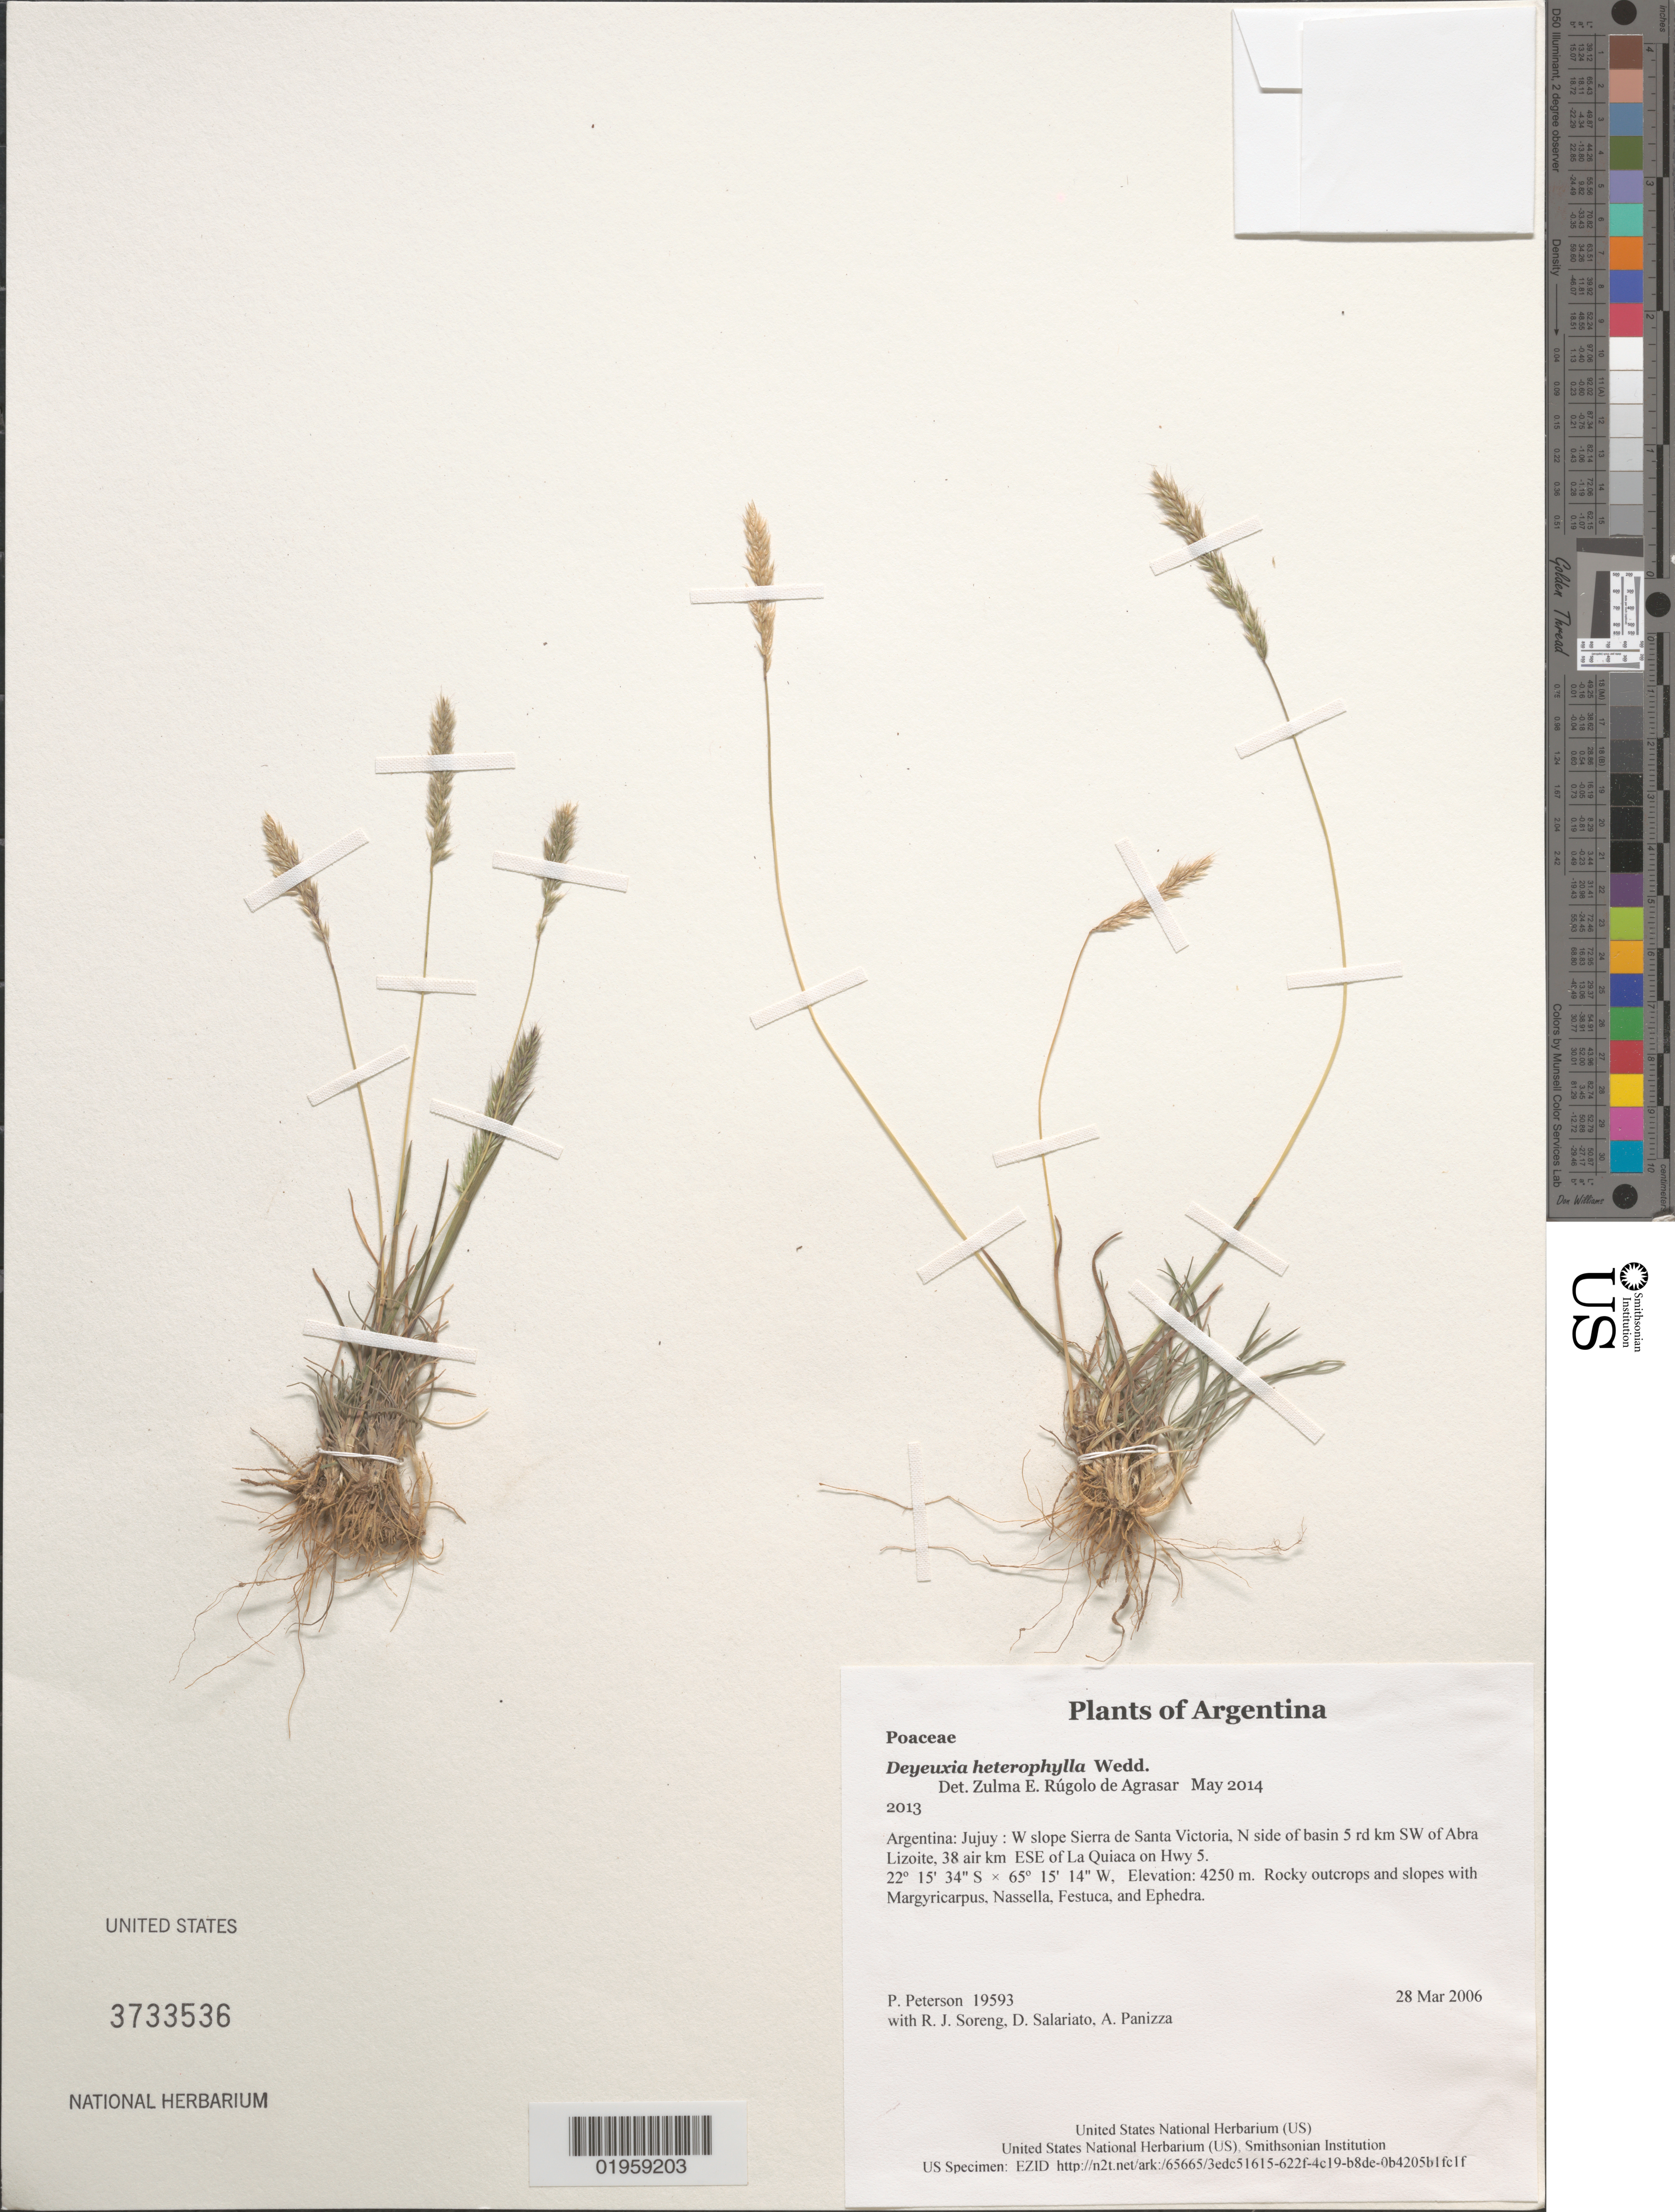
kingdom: Plantae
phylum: Tracheophyta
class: Liliopsida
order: Poales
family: Poaceae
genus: Deyeuxia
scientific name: Deyeuxia heterophylla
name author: Wedd.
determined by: Rúgolo de Agrasar, Z. E.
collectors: P. M. Peterson, R. J. Soreng, D. Salariato & A. Panizza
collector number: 19593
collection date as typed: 28 Mar 2006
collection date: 2006-03-28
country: Argentina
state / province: Jujuy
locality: W slope Sierra de Santa Victoria, N side of basin 5 rd km SW of Abra Lizoite, 38 air km ESE of La Quiaca on Hwy 5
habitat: Rocky outcrops and slopes with Margyricarpus, Nassella, Festuca, and Ephedra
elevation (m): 4250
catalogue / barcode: US 3733536